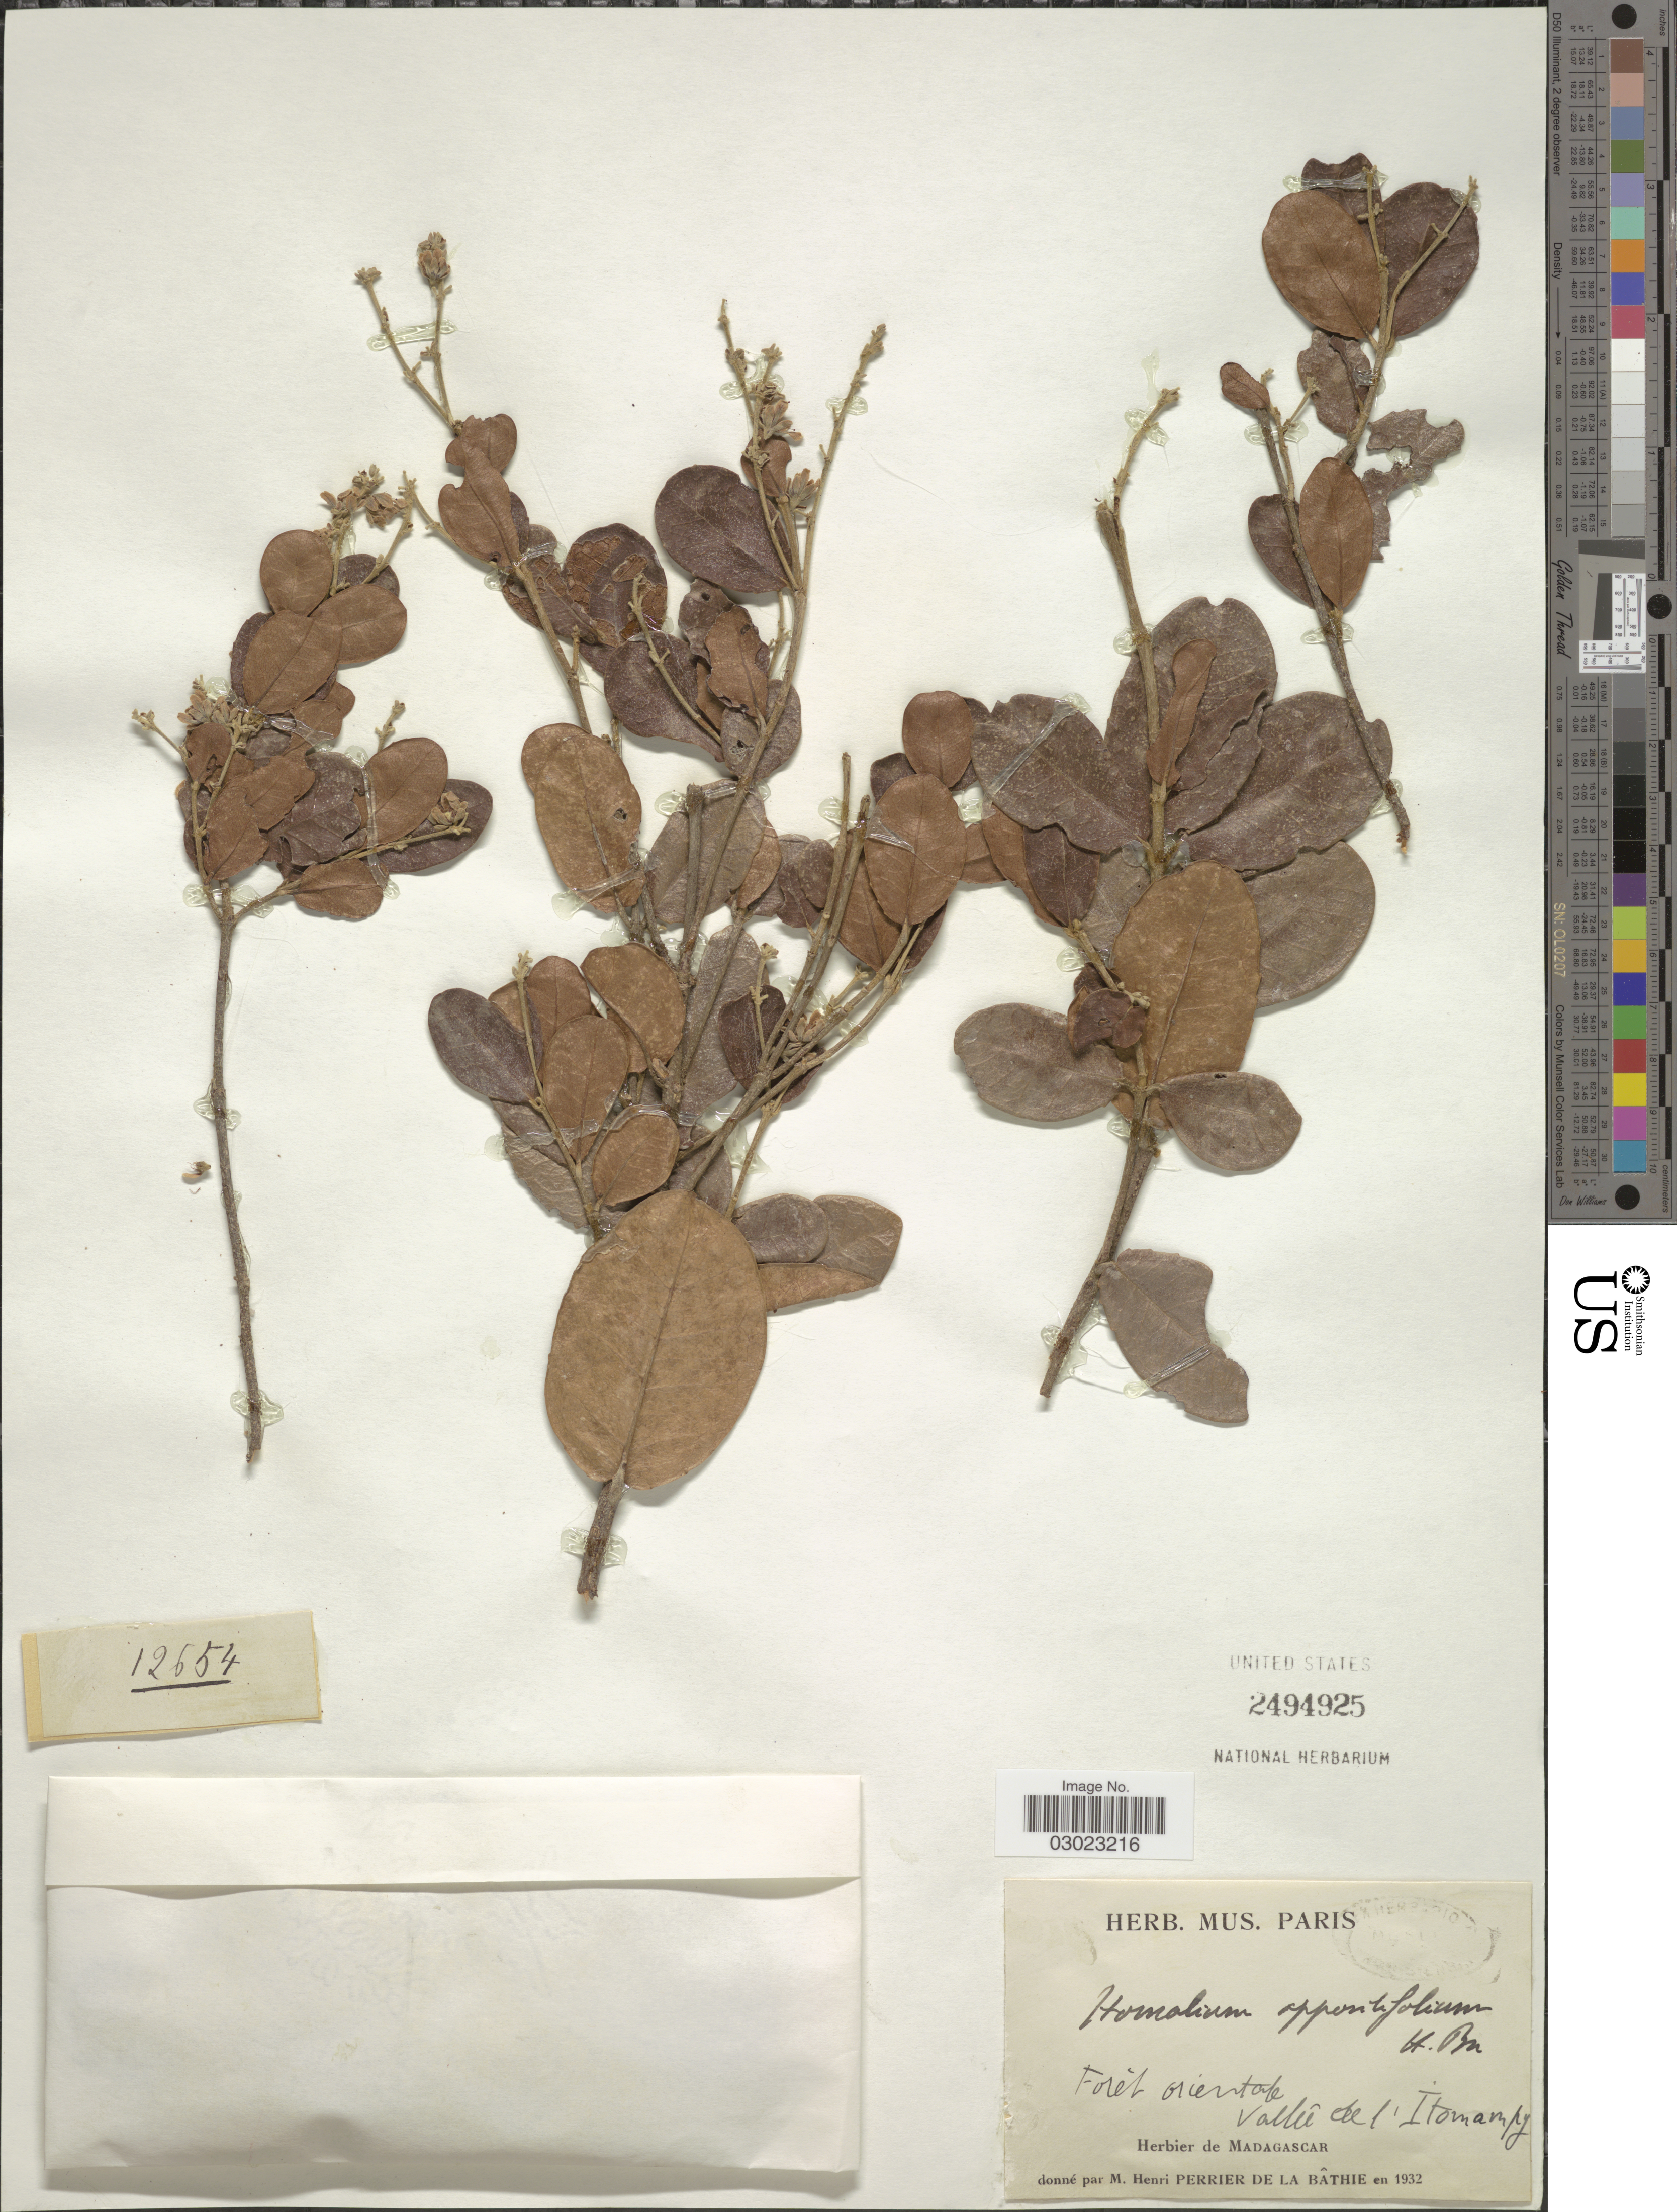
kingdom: Plantae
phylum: Tracheophyta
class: Magnoliopsida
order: Malpighiales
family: Salicaceae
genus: Homalium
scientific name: Homalium oppositifolium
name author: (Tul.) Baill.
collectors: ex herb. Mus. Paris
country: Madagascar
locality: Forêt orientale. Vallée de l'Itomampy.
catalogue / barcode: US 2494925